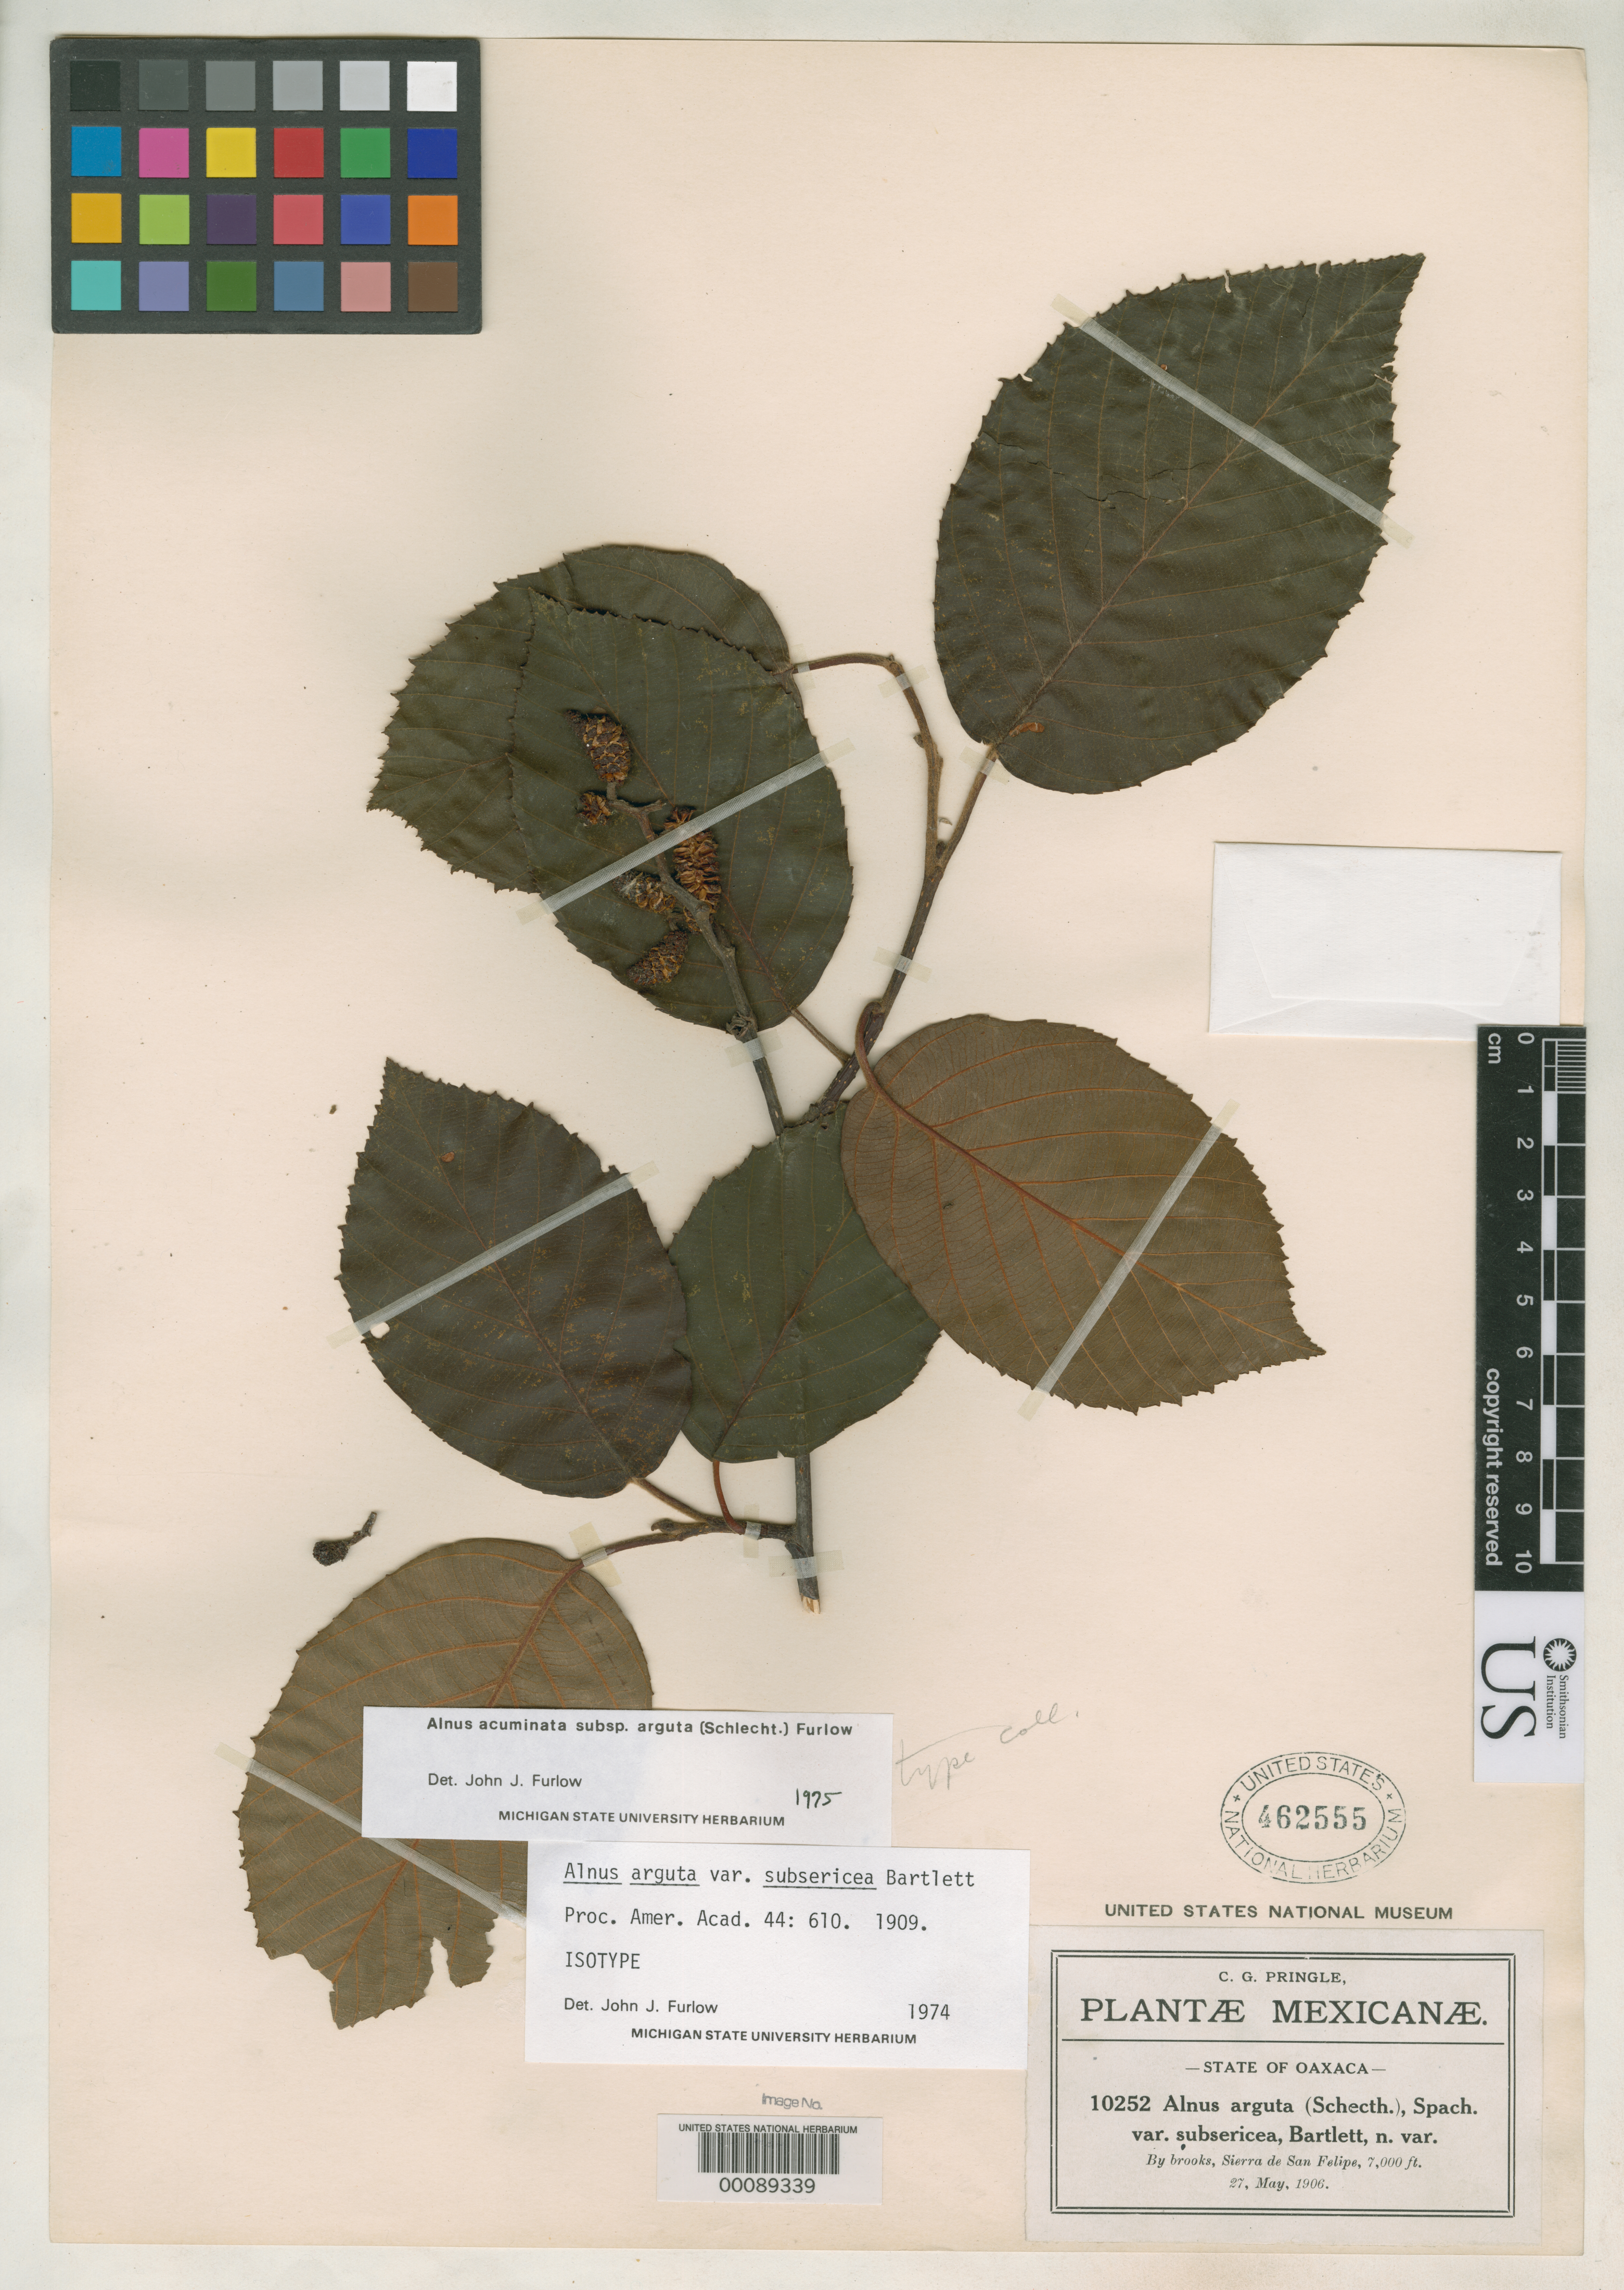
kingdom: Plantae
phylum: Tracheophyta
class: Magnoliopsida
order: Fagales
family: Betulaceae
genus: Alnus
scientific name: Alnus arguta var. subsericea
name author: Bartlett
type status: Isotype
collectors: C. G. Pringle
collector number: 10252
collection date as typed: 27 May 1906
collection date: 1906-05-27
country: Mexico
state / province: Oaxaca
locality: Sierra de San Felipe.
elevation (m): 2134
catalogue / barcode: US 462555